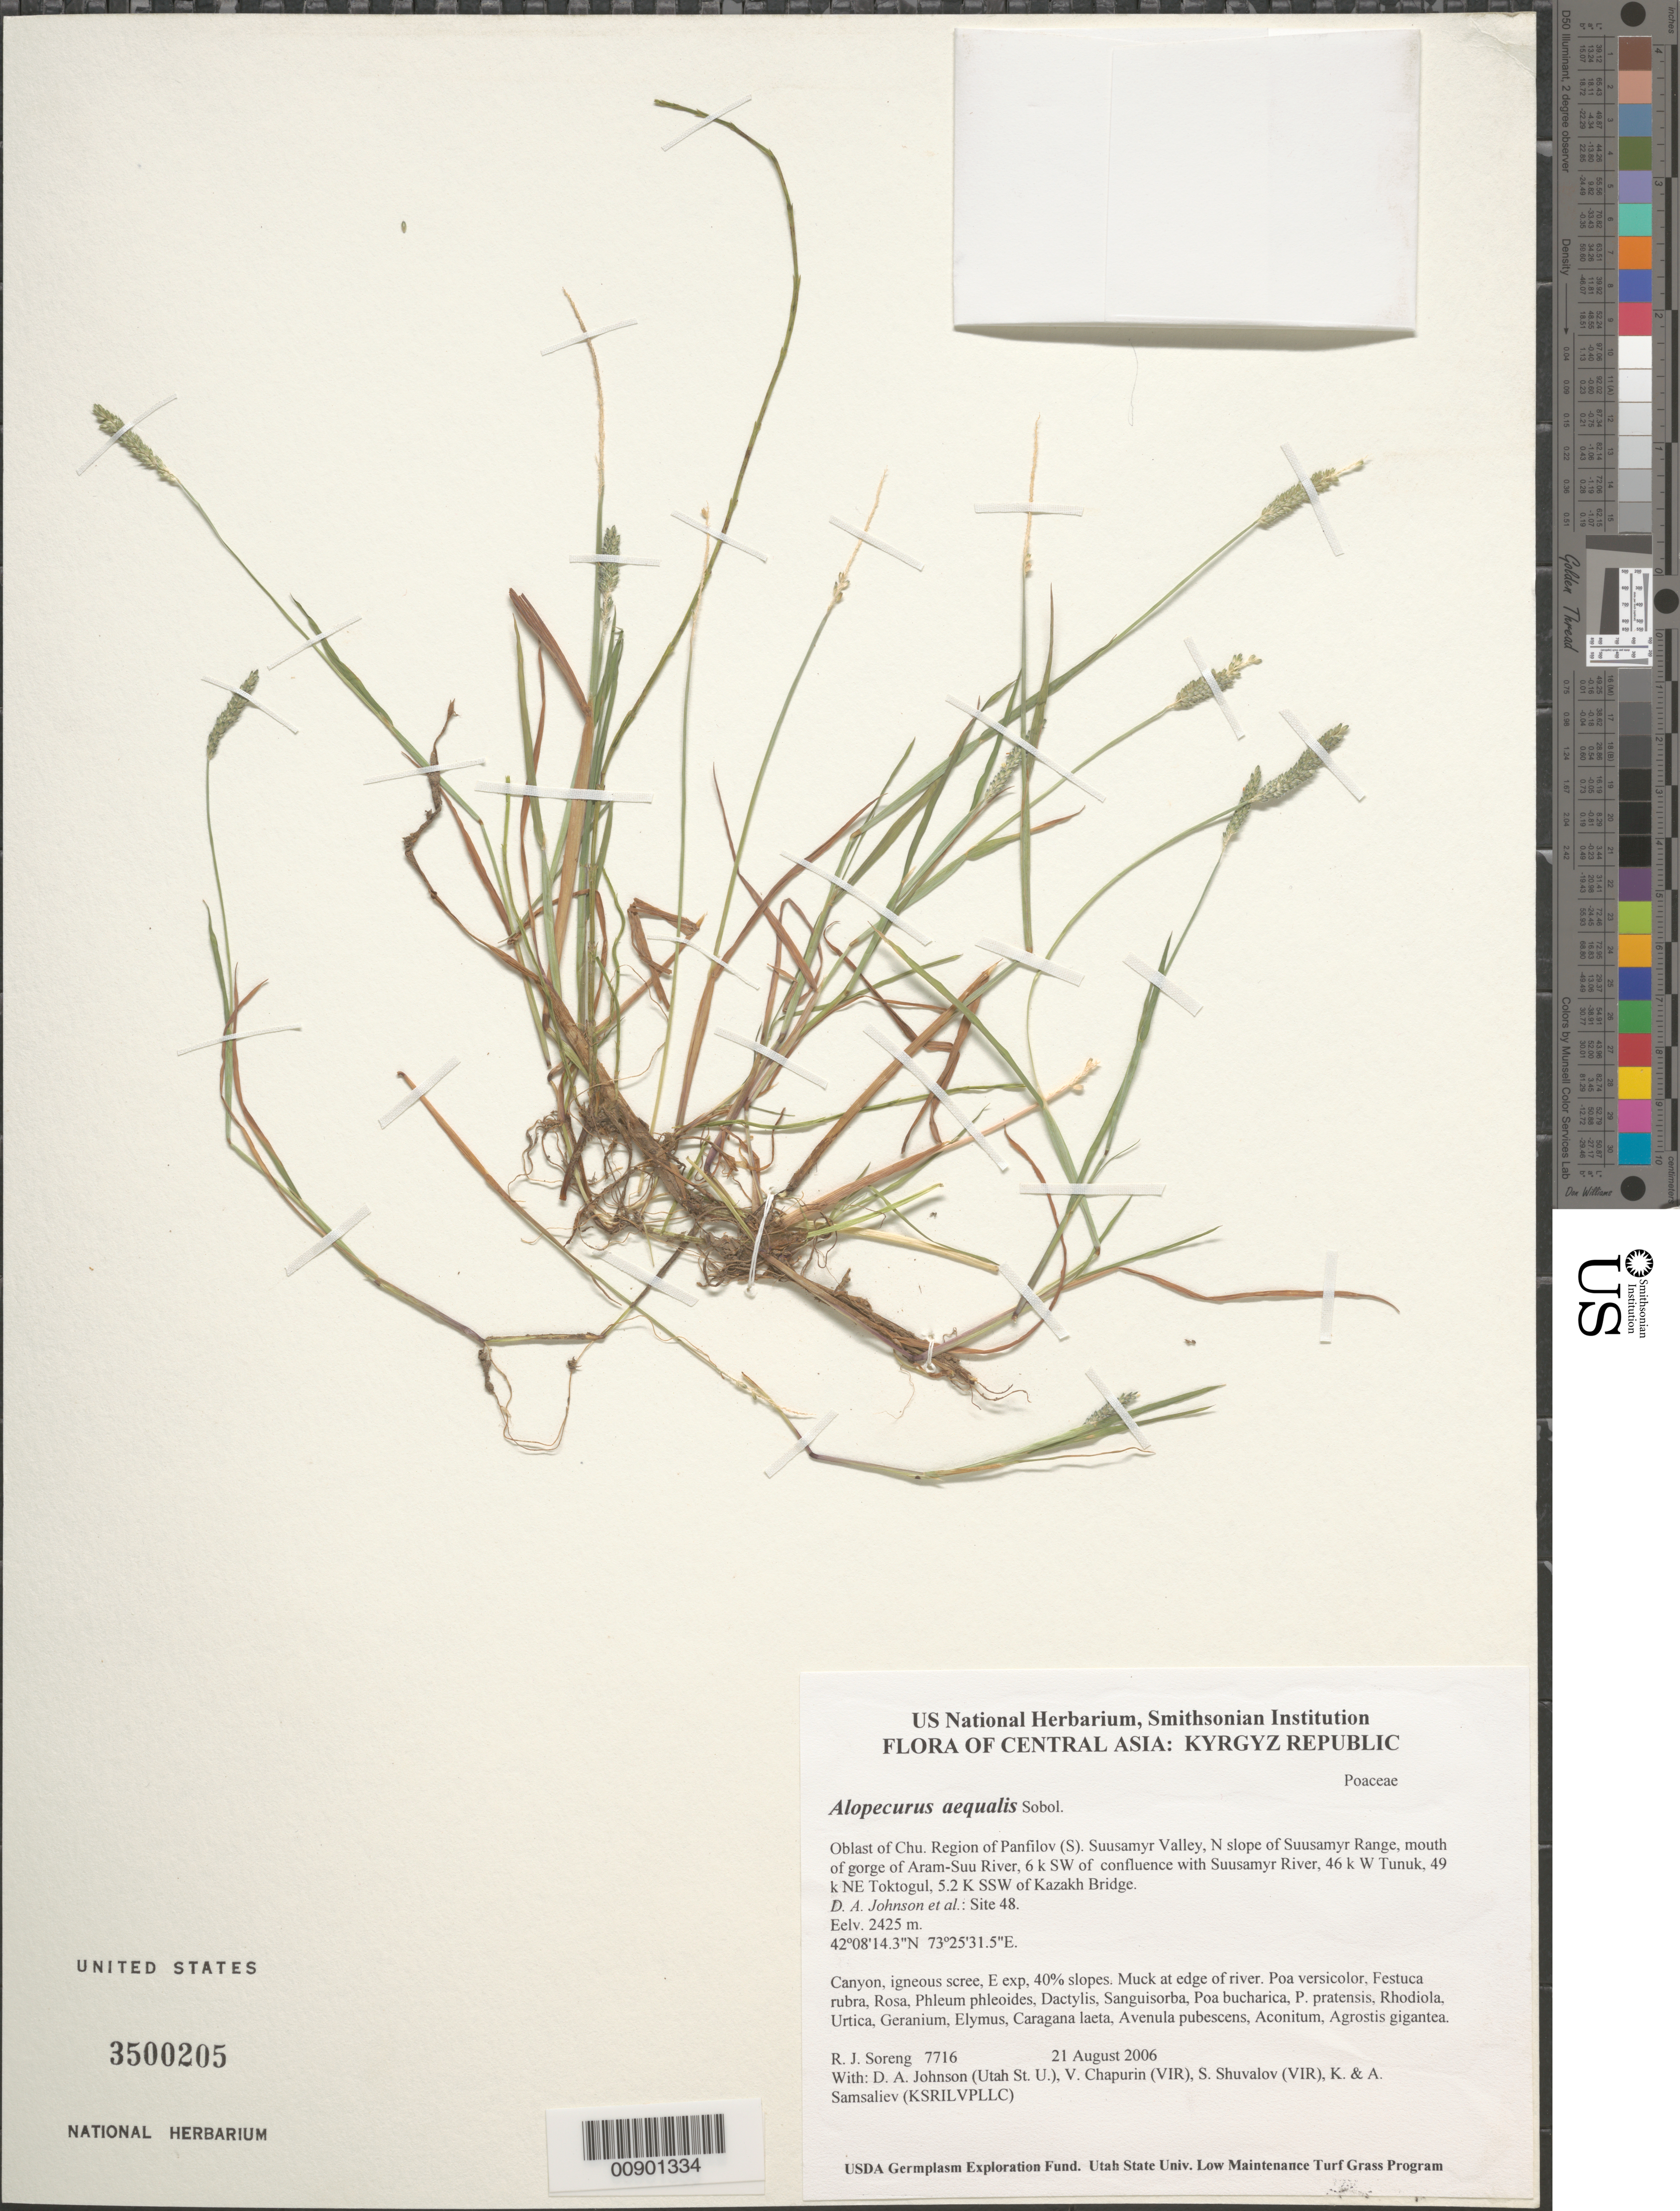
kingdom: Plantae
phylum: Tracheophyta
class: Liliopsida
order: Poales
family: Poaceae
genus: Alopecurus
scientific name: Alopecurus aequalis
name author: Sobol.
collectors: R. J. Soreng, D. Johnson, S. Shuvalov, V. Chapurin, K. Samsaliev & A. Samsaliev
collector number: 7716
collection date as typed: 21 Aug 2006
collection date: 2006-08-21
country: Kyrgyzstan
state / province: Chu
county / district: Panfilov (S)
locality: Suusamyr Valley, N slope of Suusamyr Range, mouth of gorge of Aram-Suu River, 6 km SW of confluence with Suusamyr River, 46 km W Tunuk, 49 km NE Toktogul, 5.2 km SSW of Kazakh Bridge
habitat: Canyon, igneous scree, E exp, 40% slopes. Muck at edge of river.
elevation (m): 2425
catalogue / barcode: US 3500205